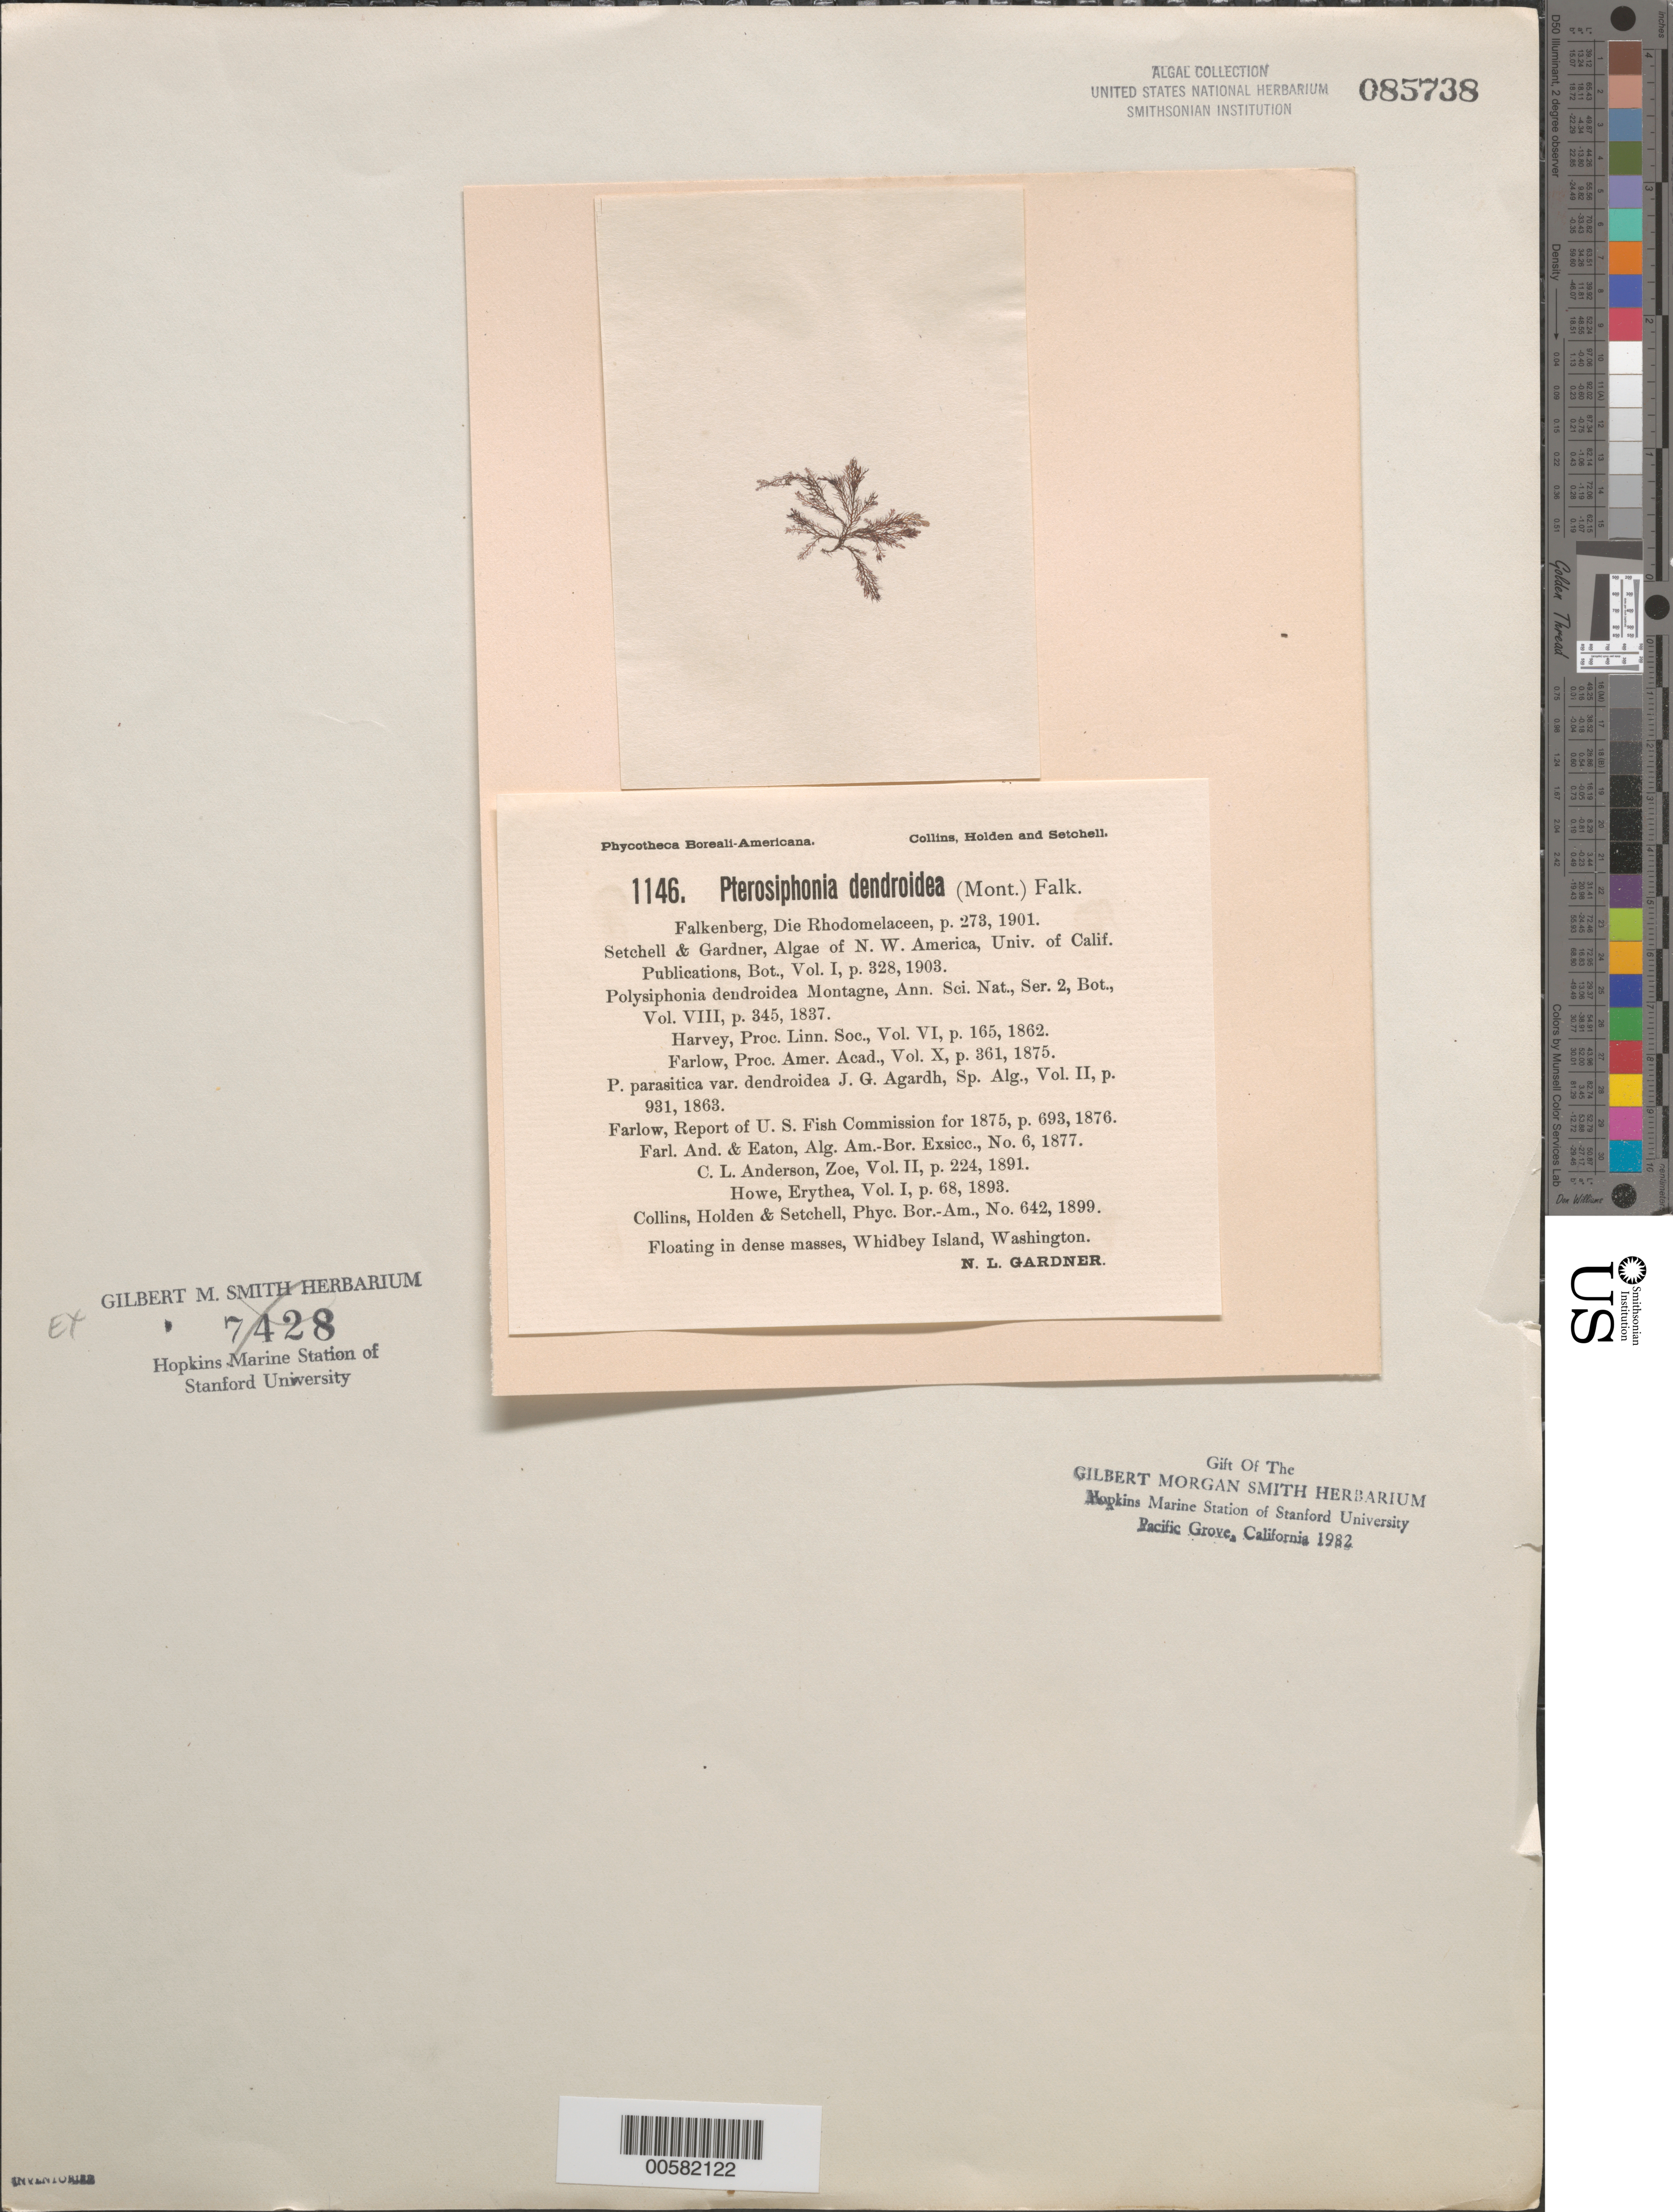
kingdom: Plantae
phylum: Rhodophyta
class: Florideophyceae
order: Ceramiales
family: Rhodomelaceae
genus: Symphyocladiella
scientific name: Symphyocladiella dendroidea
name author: (Montagne) Bustamante et al.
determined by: Algae name updating Project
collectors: N. Gardner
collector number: PB-A 1146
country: United States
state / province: Washington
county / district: Island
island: Whidbey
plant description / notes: Collins, Holden & Setchell, Phycotheca Boreali-Americana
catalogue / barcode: US 85738